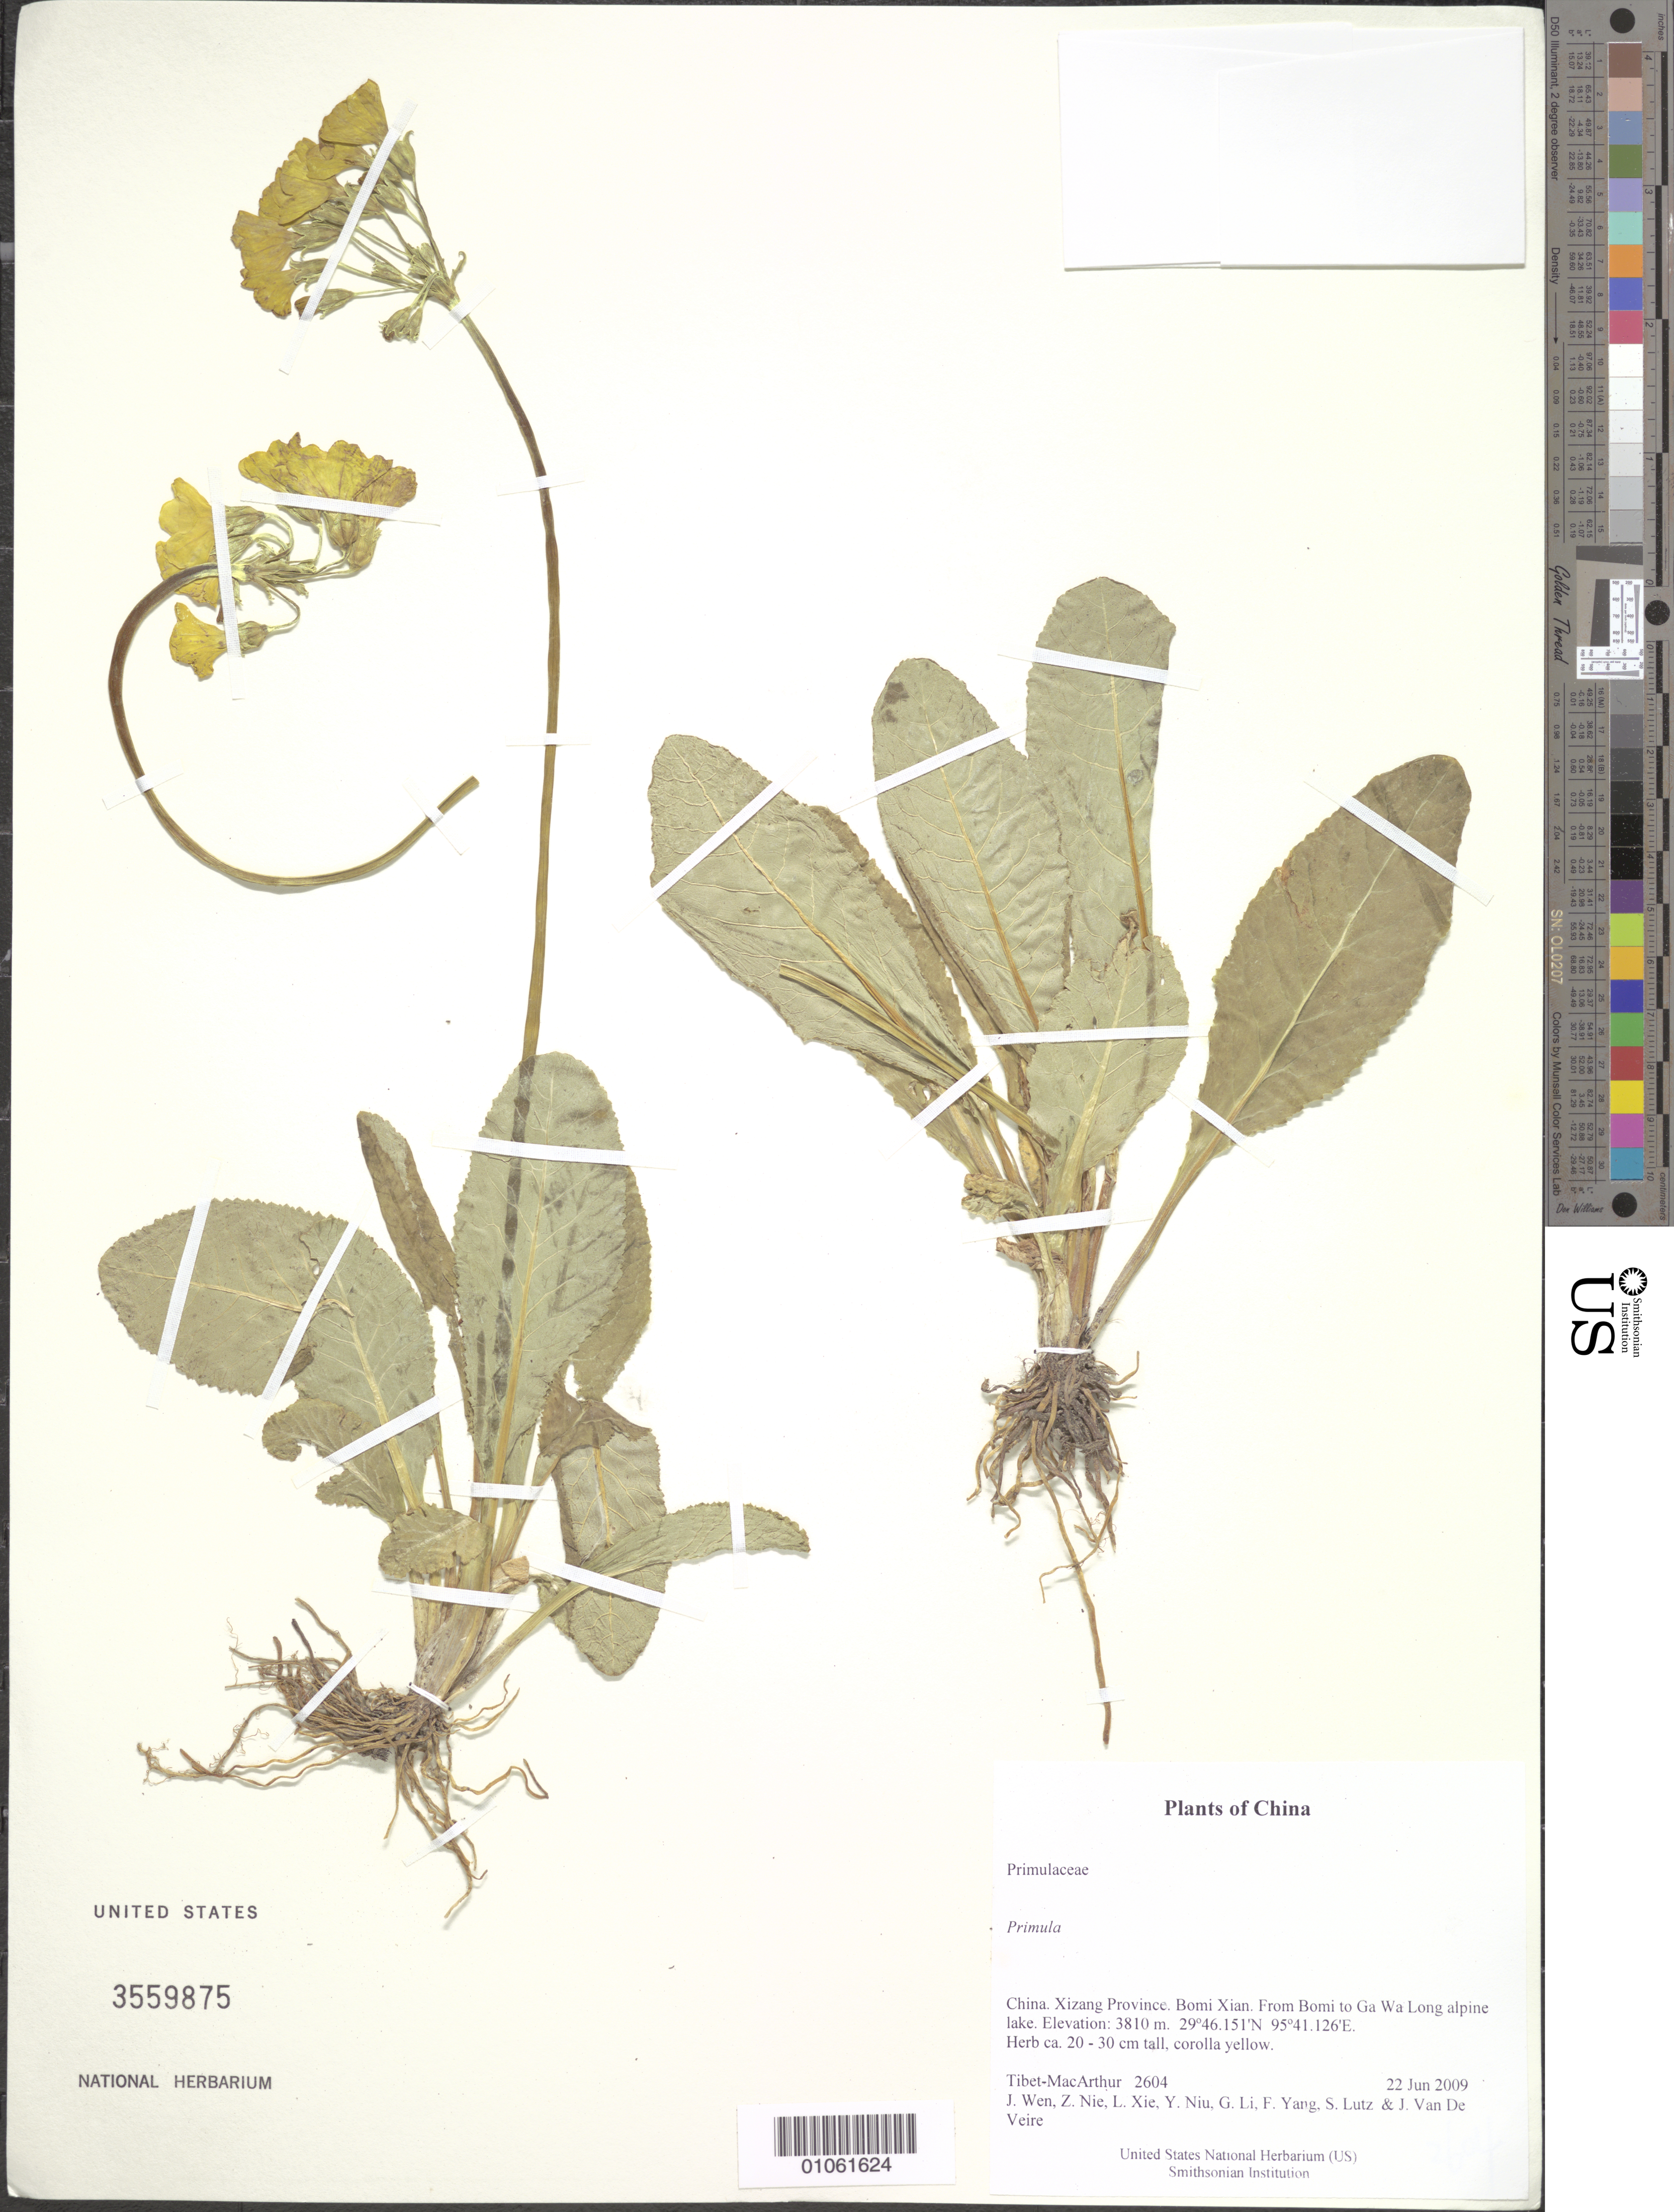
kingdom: Plantae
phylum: Tracheophyta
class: Magnoliopsida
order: Ericales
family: Primulaceae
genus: Primula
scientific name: Primula sp.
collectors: Tibet-MacArthur, J. Wen, Z. Nie, L. Xie, Y. Niu, G. Li, F. Yang, S. Lutz & J. Van De Veire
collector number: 2604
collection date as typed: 22 Jun 2009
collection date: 2009-06-22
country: China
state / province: Xizang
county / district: Bomi Xian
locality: From Bomi to Ga Wa Long alpine lake.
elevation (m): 3810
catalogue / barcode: US 3559875